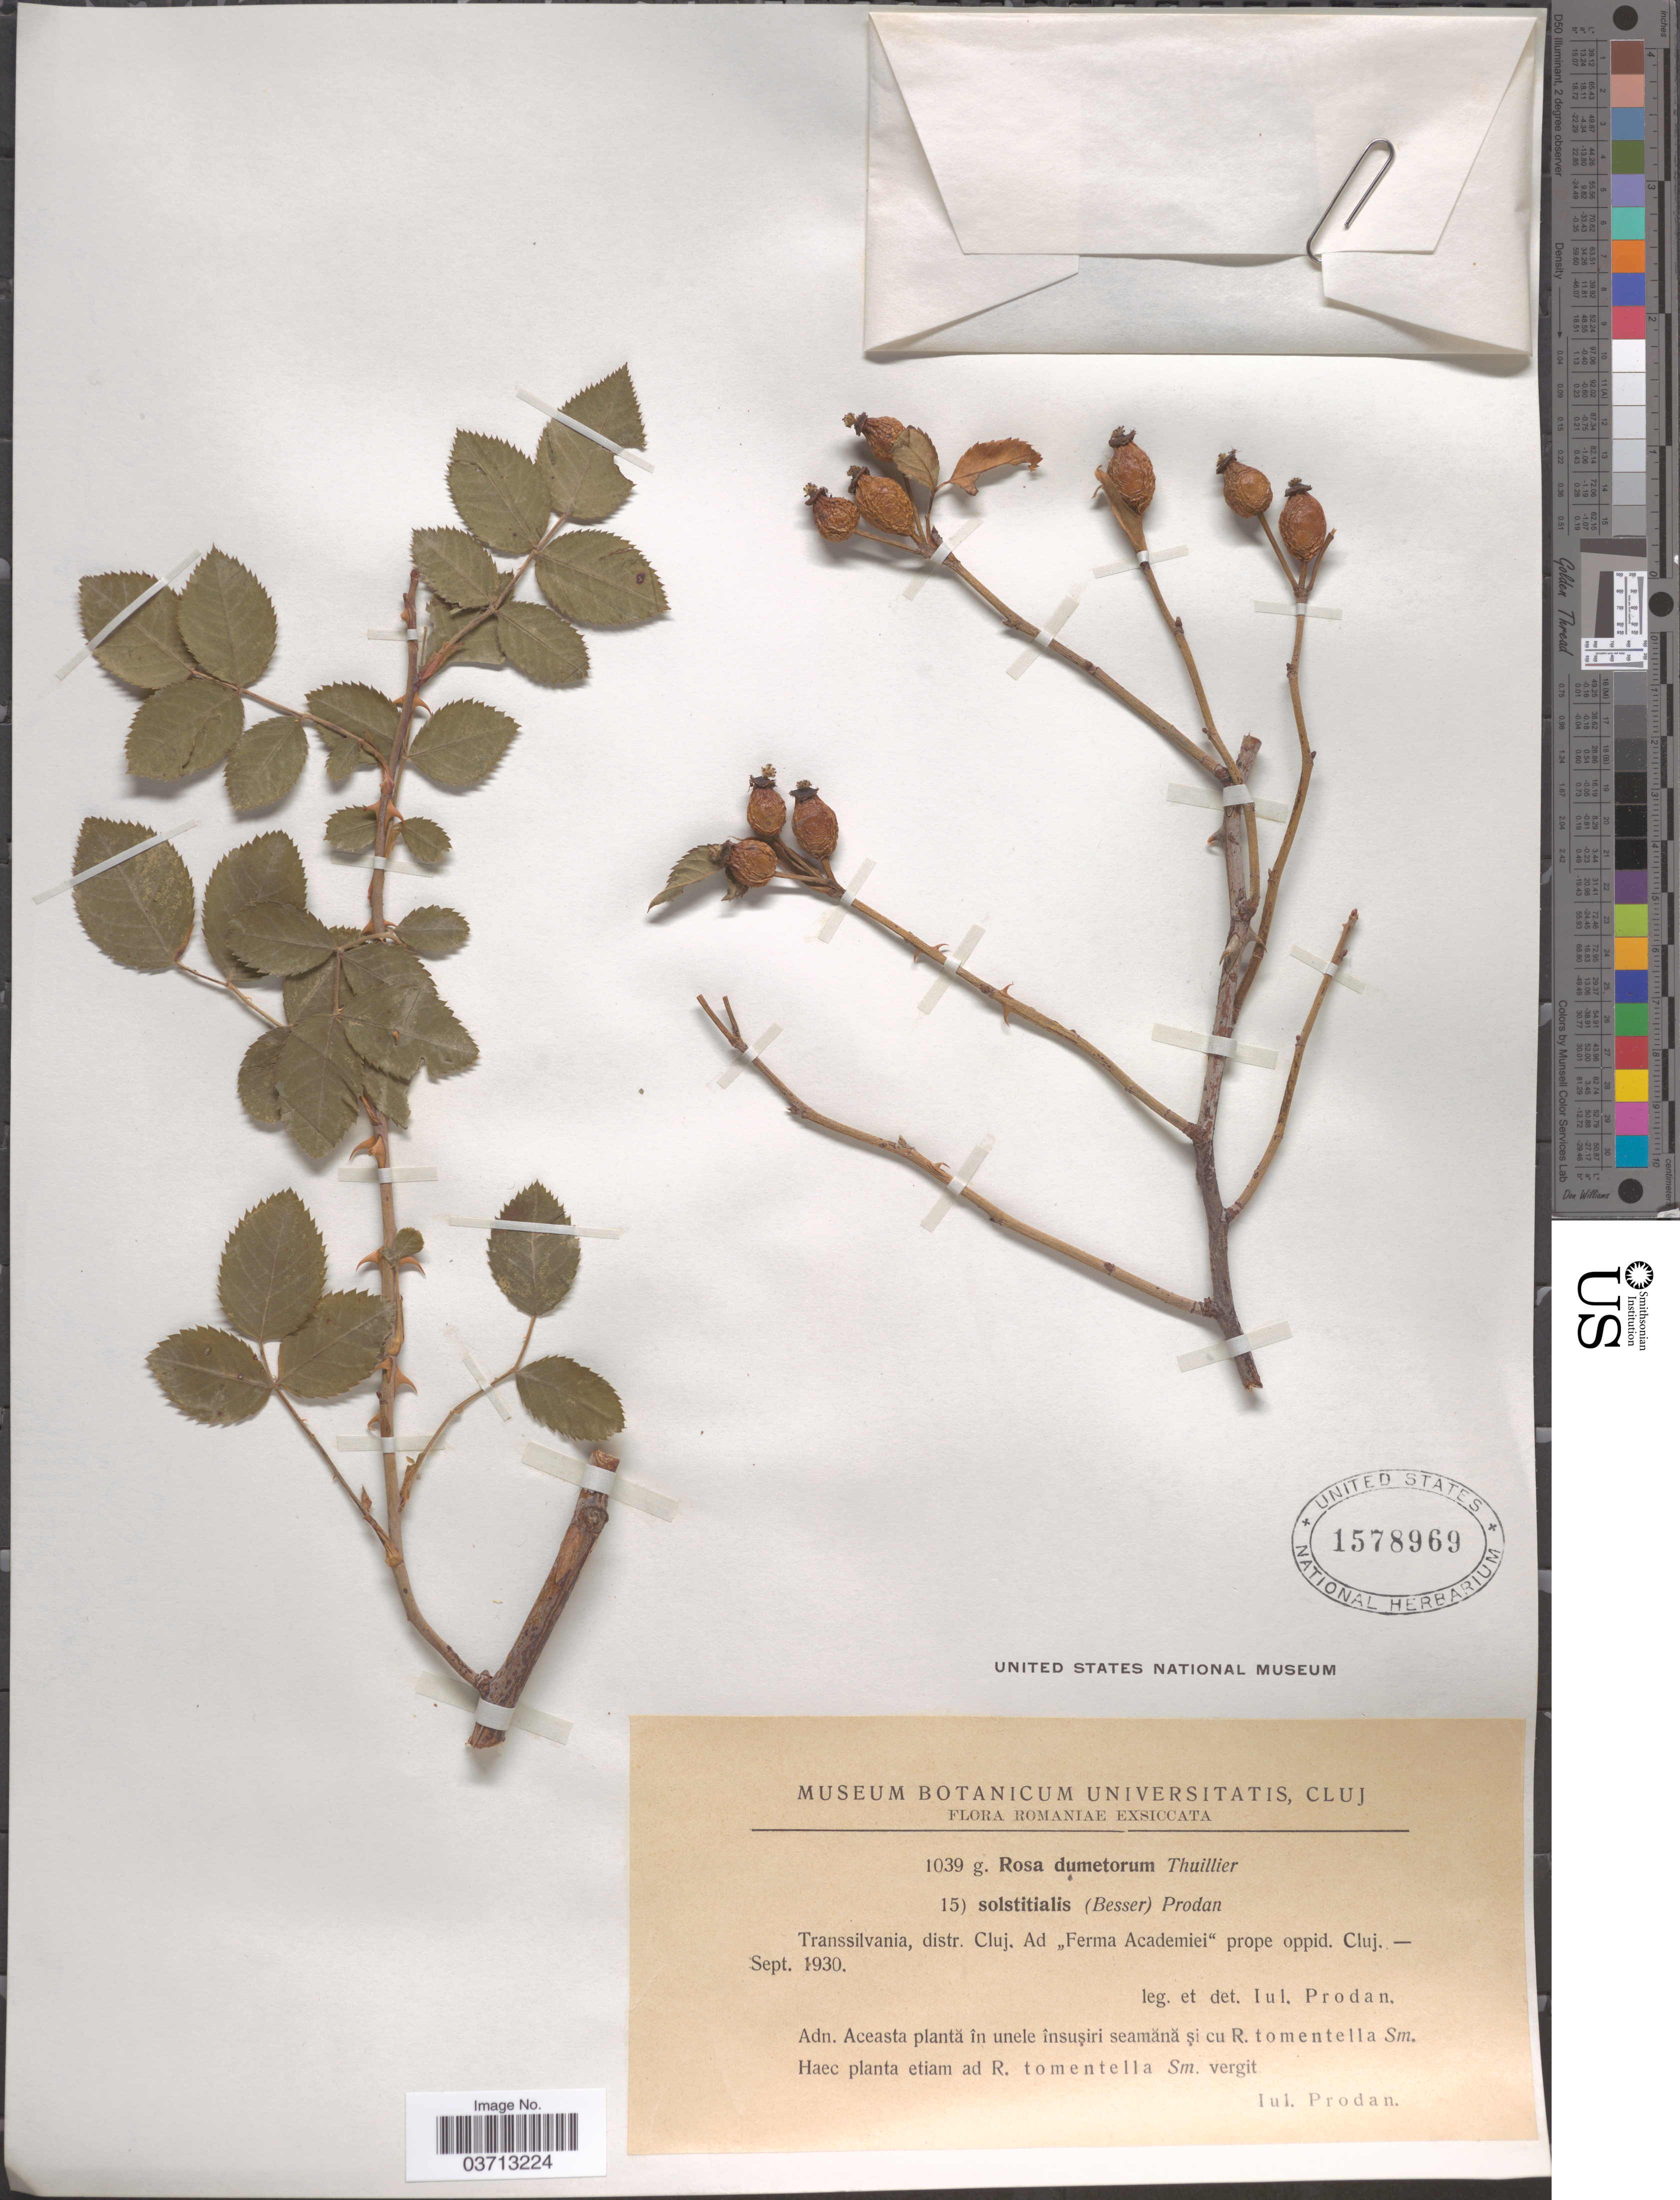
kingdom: Plantae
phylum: Tracheophyta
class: Magnoliopsida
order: Rosales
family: Rosaceae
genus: Rosa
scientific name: Rosa dumetorum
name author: Lange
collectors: J. Prodan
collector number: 1039 g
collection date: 1930-09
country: Romania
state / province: Cluj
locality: Transsilvania, distr. Cluj. Ad "Ferma Academiei" prope oppid. Cluj.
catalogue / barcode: US 1578969